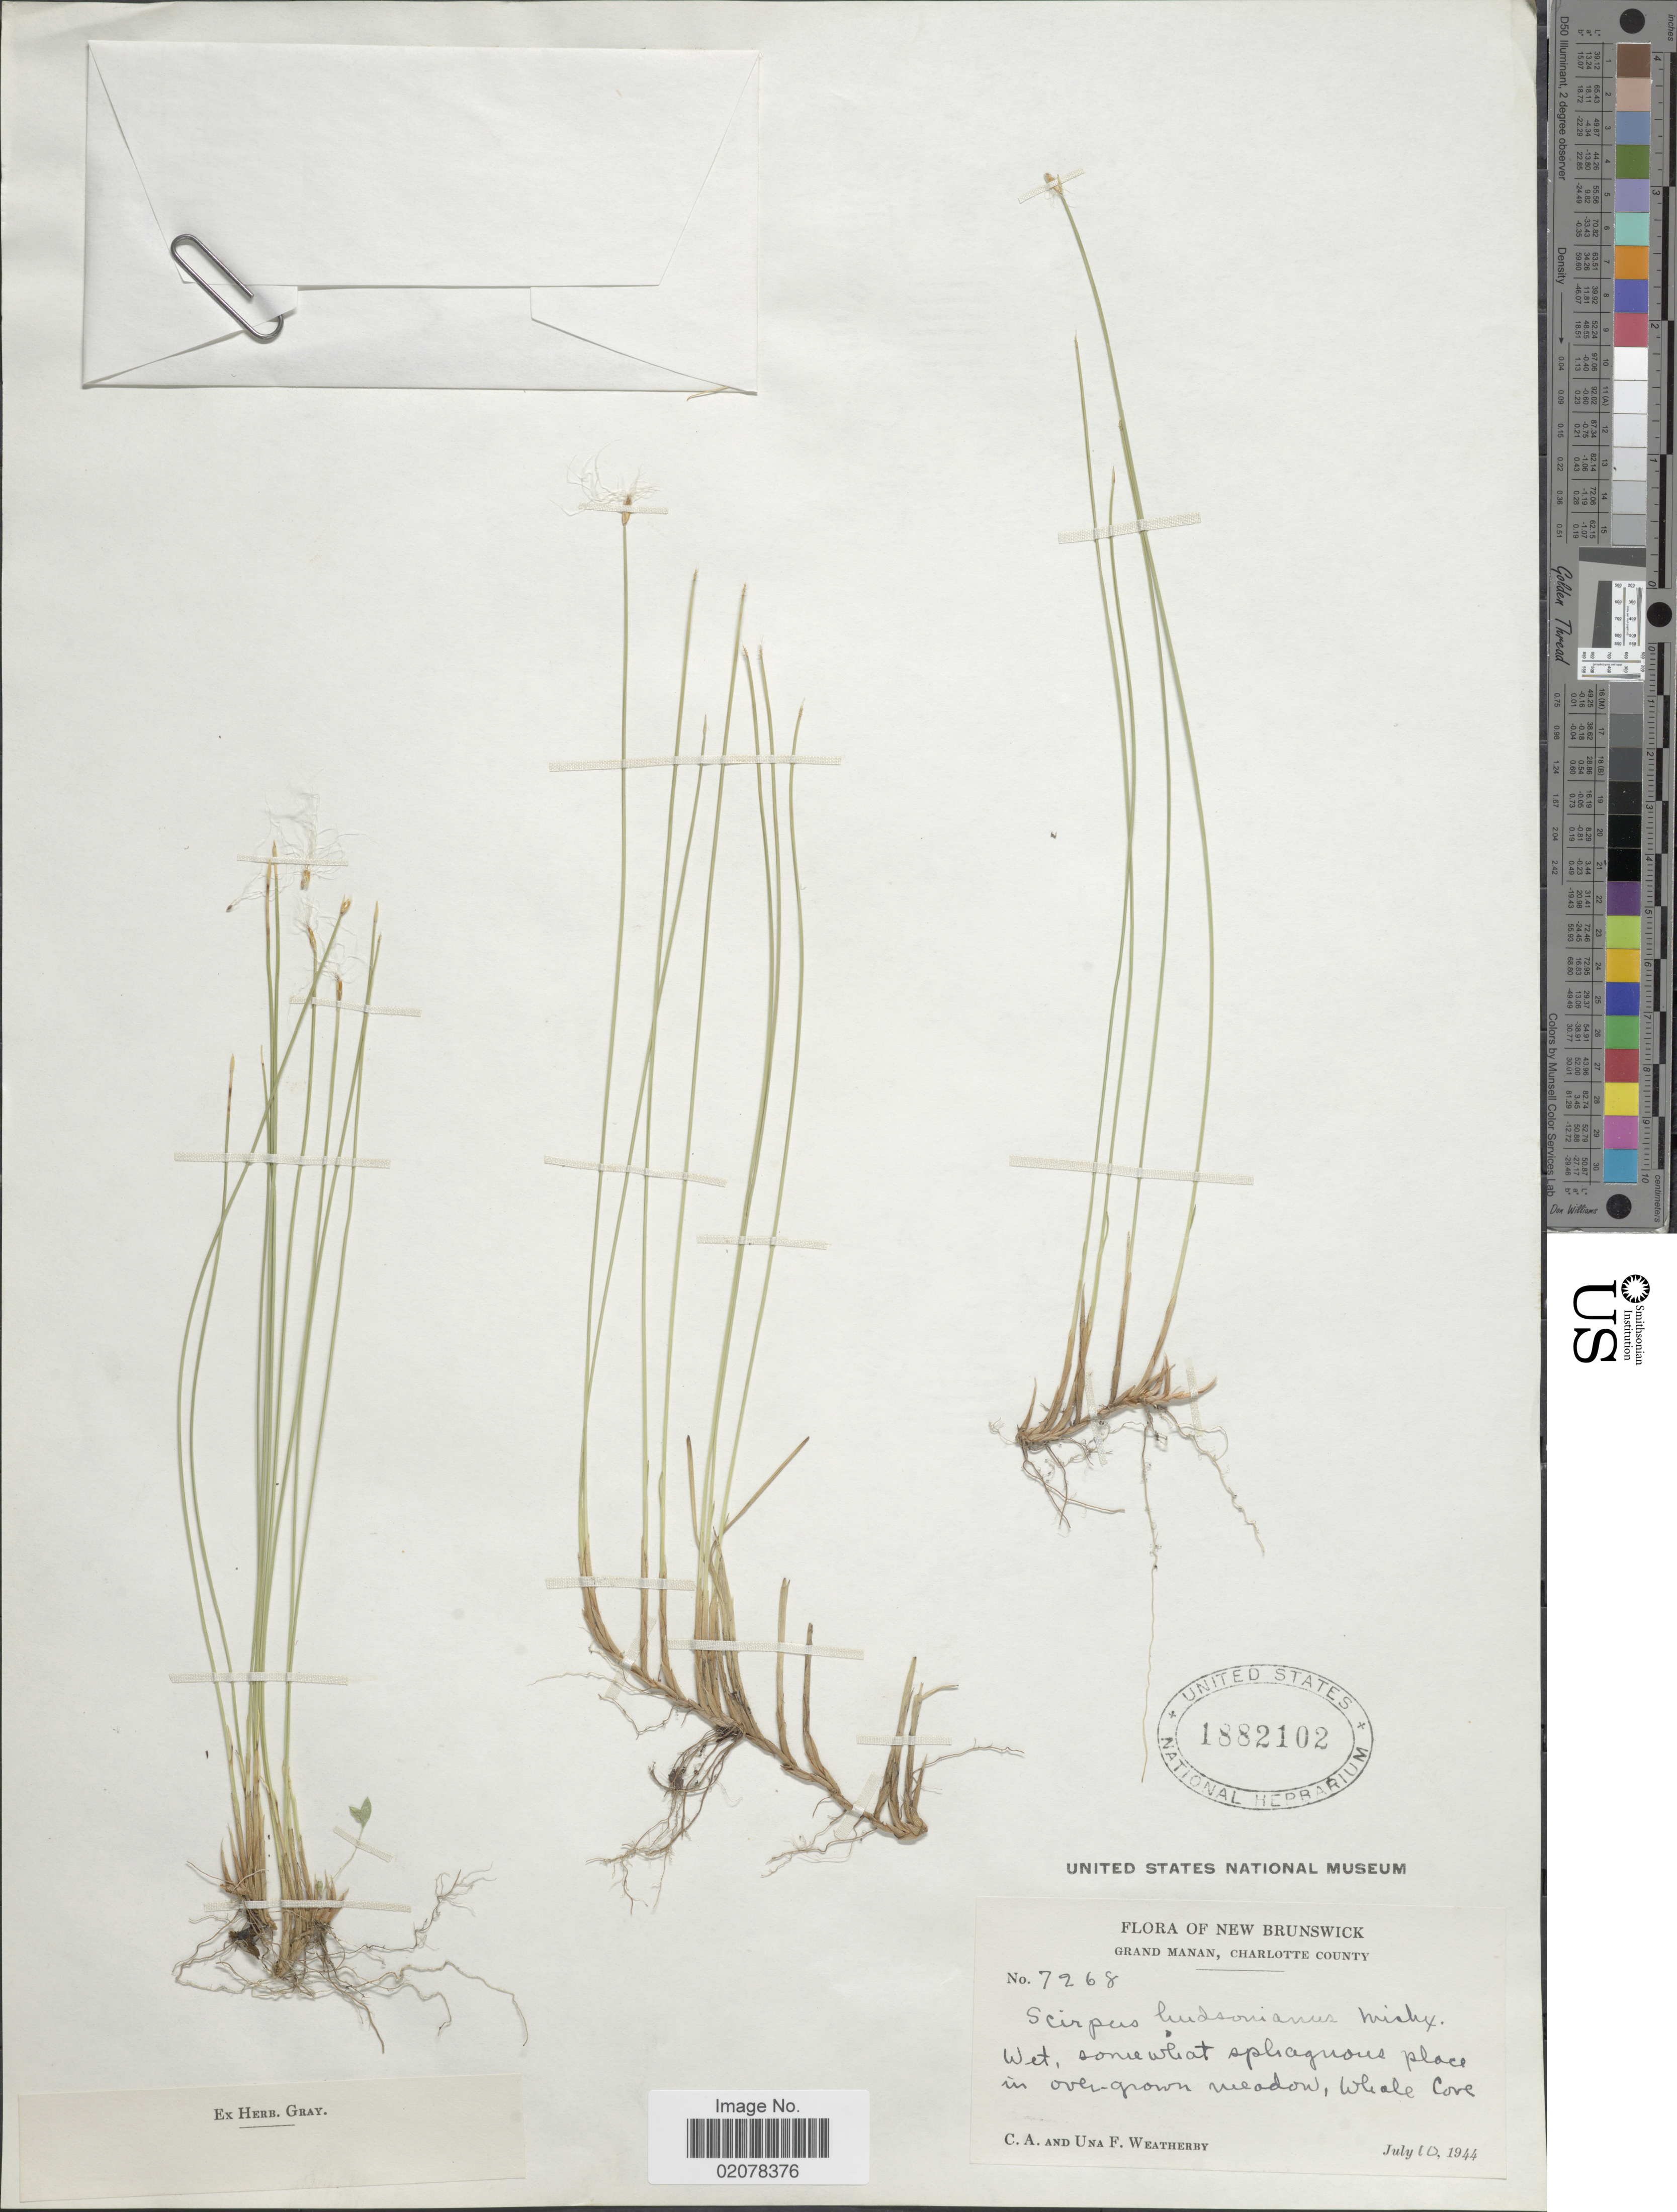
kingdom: Plantae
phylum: Tracheophyta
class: Liliopsida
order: Poales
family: Cyperaceae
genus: Trichophorum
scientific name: Trichophorum alpinum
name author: (L.) Pers.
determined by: Strong, M. T., (US), Smithsonian Institution - National Museum of Natural History (UNITED STATES)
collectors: C. A. Weatherby & U. Weatherby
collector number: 7268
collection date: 1944-07-10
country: Canada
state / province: New Brunswick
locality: Grand Manan, Charlotte County, in over-grown meadow, Whale Cove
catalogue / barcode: US 1882102